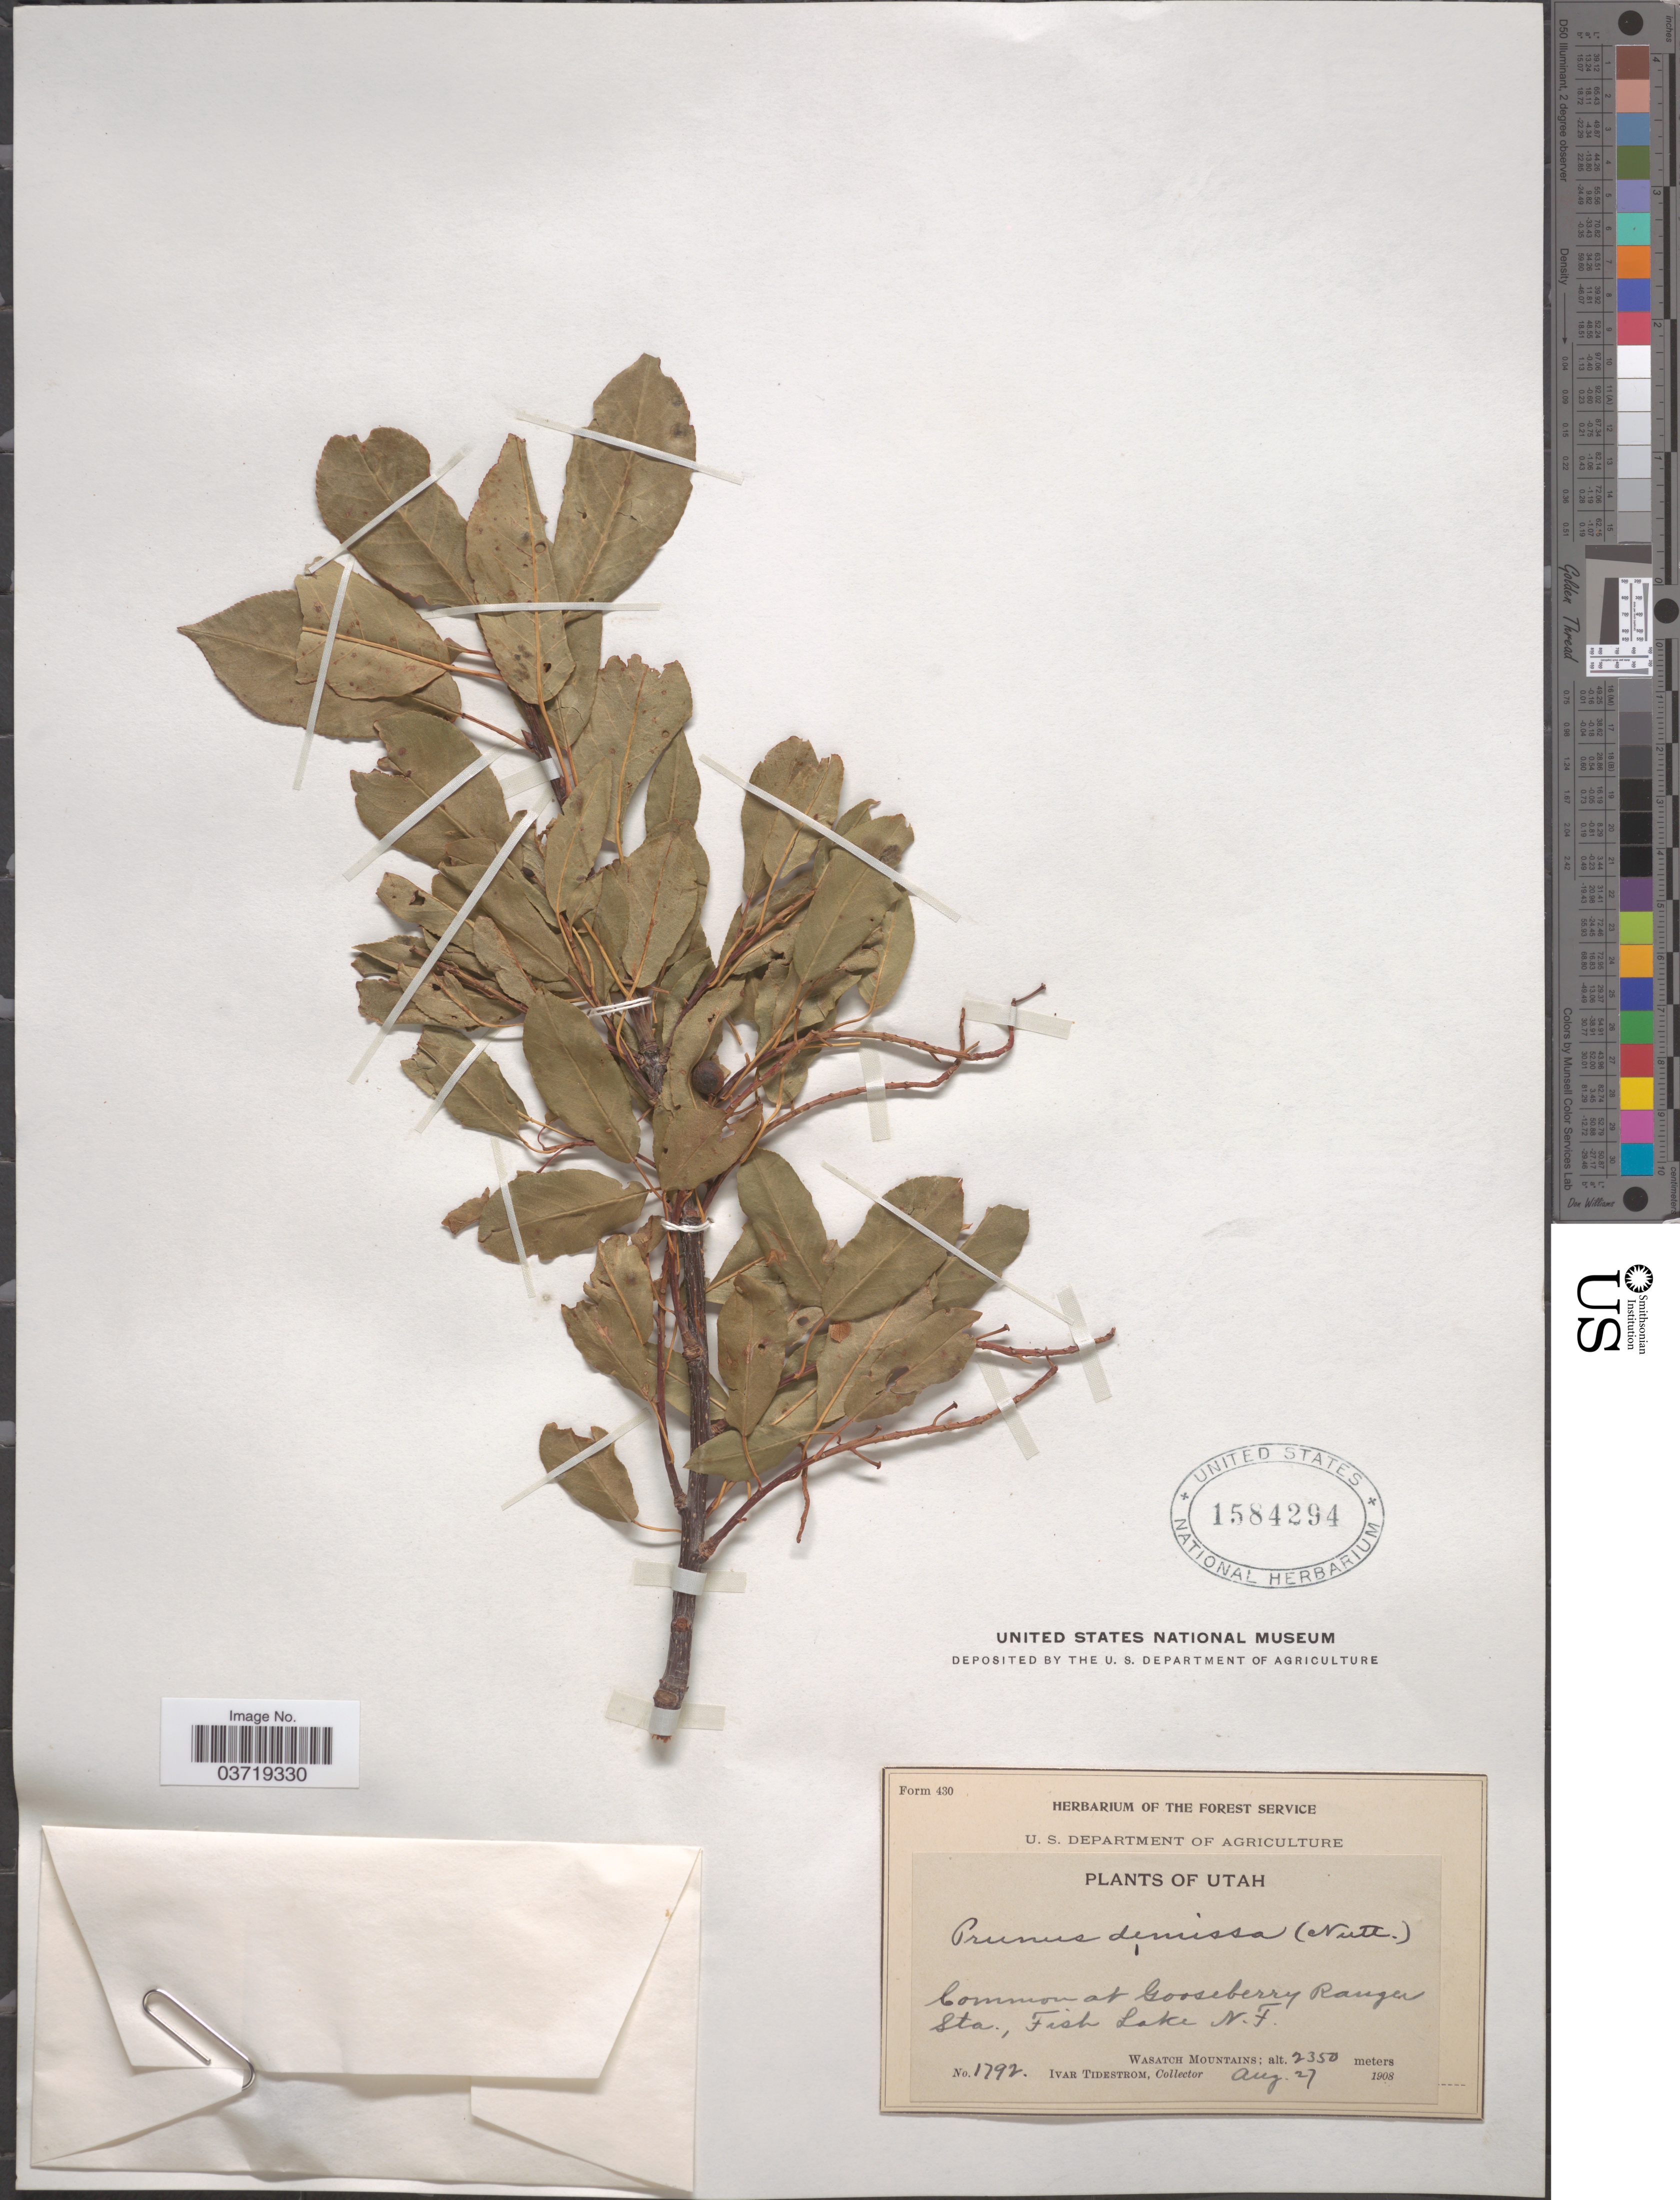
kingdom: Plantae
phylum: Tracheophyta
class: Magnoliopsida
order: Rosales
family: Rosaceae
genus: Prunus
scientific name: Prunus virginiana var. demissa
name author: (Nutt.) Torr.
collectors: I. F. Tidestrom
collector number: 1792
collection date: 1908-08-27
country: United States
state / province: Utah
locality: At Gooseberry Ranger Sta., Fish Lake N. F. Wasatch Mountains.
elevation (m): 2350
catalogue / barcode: US 1584294